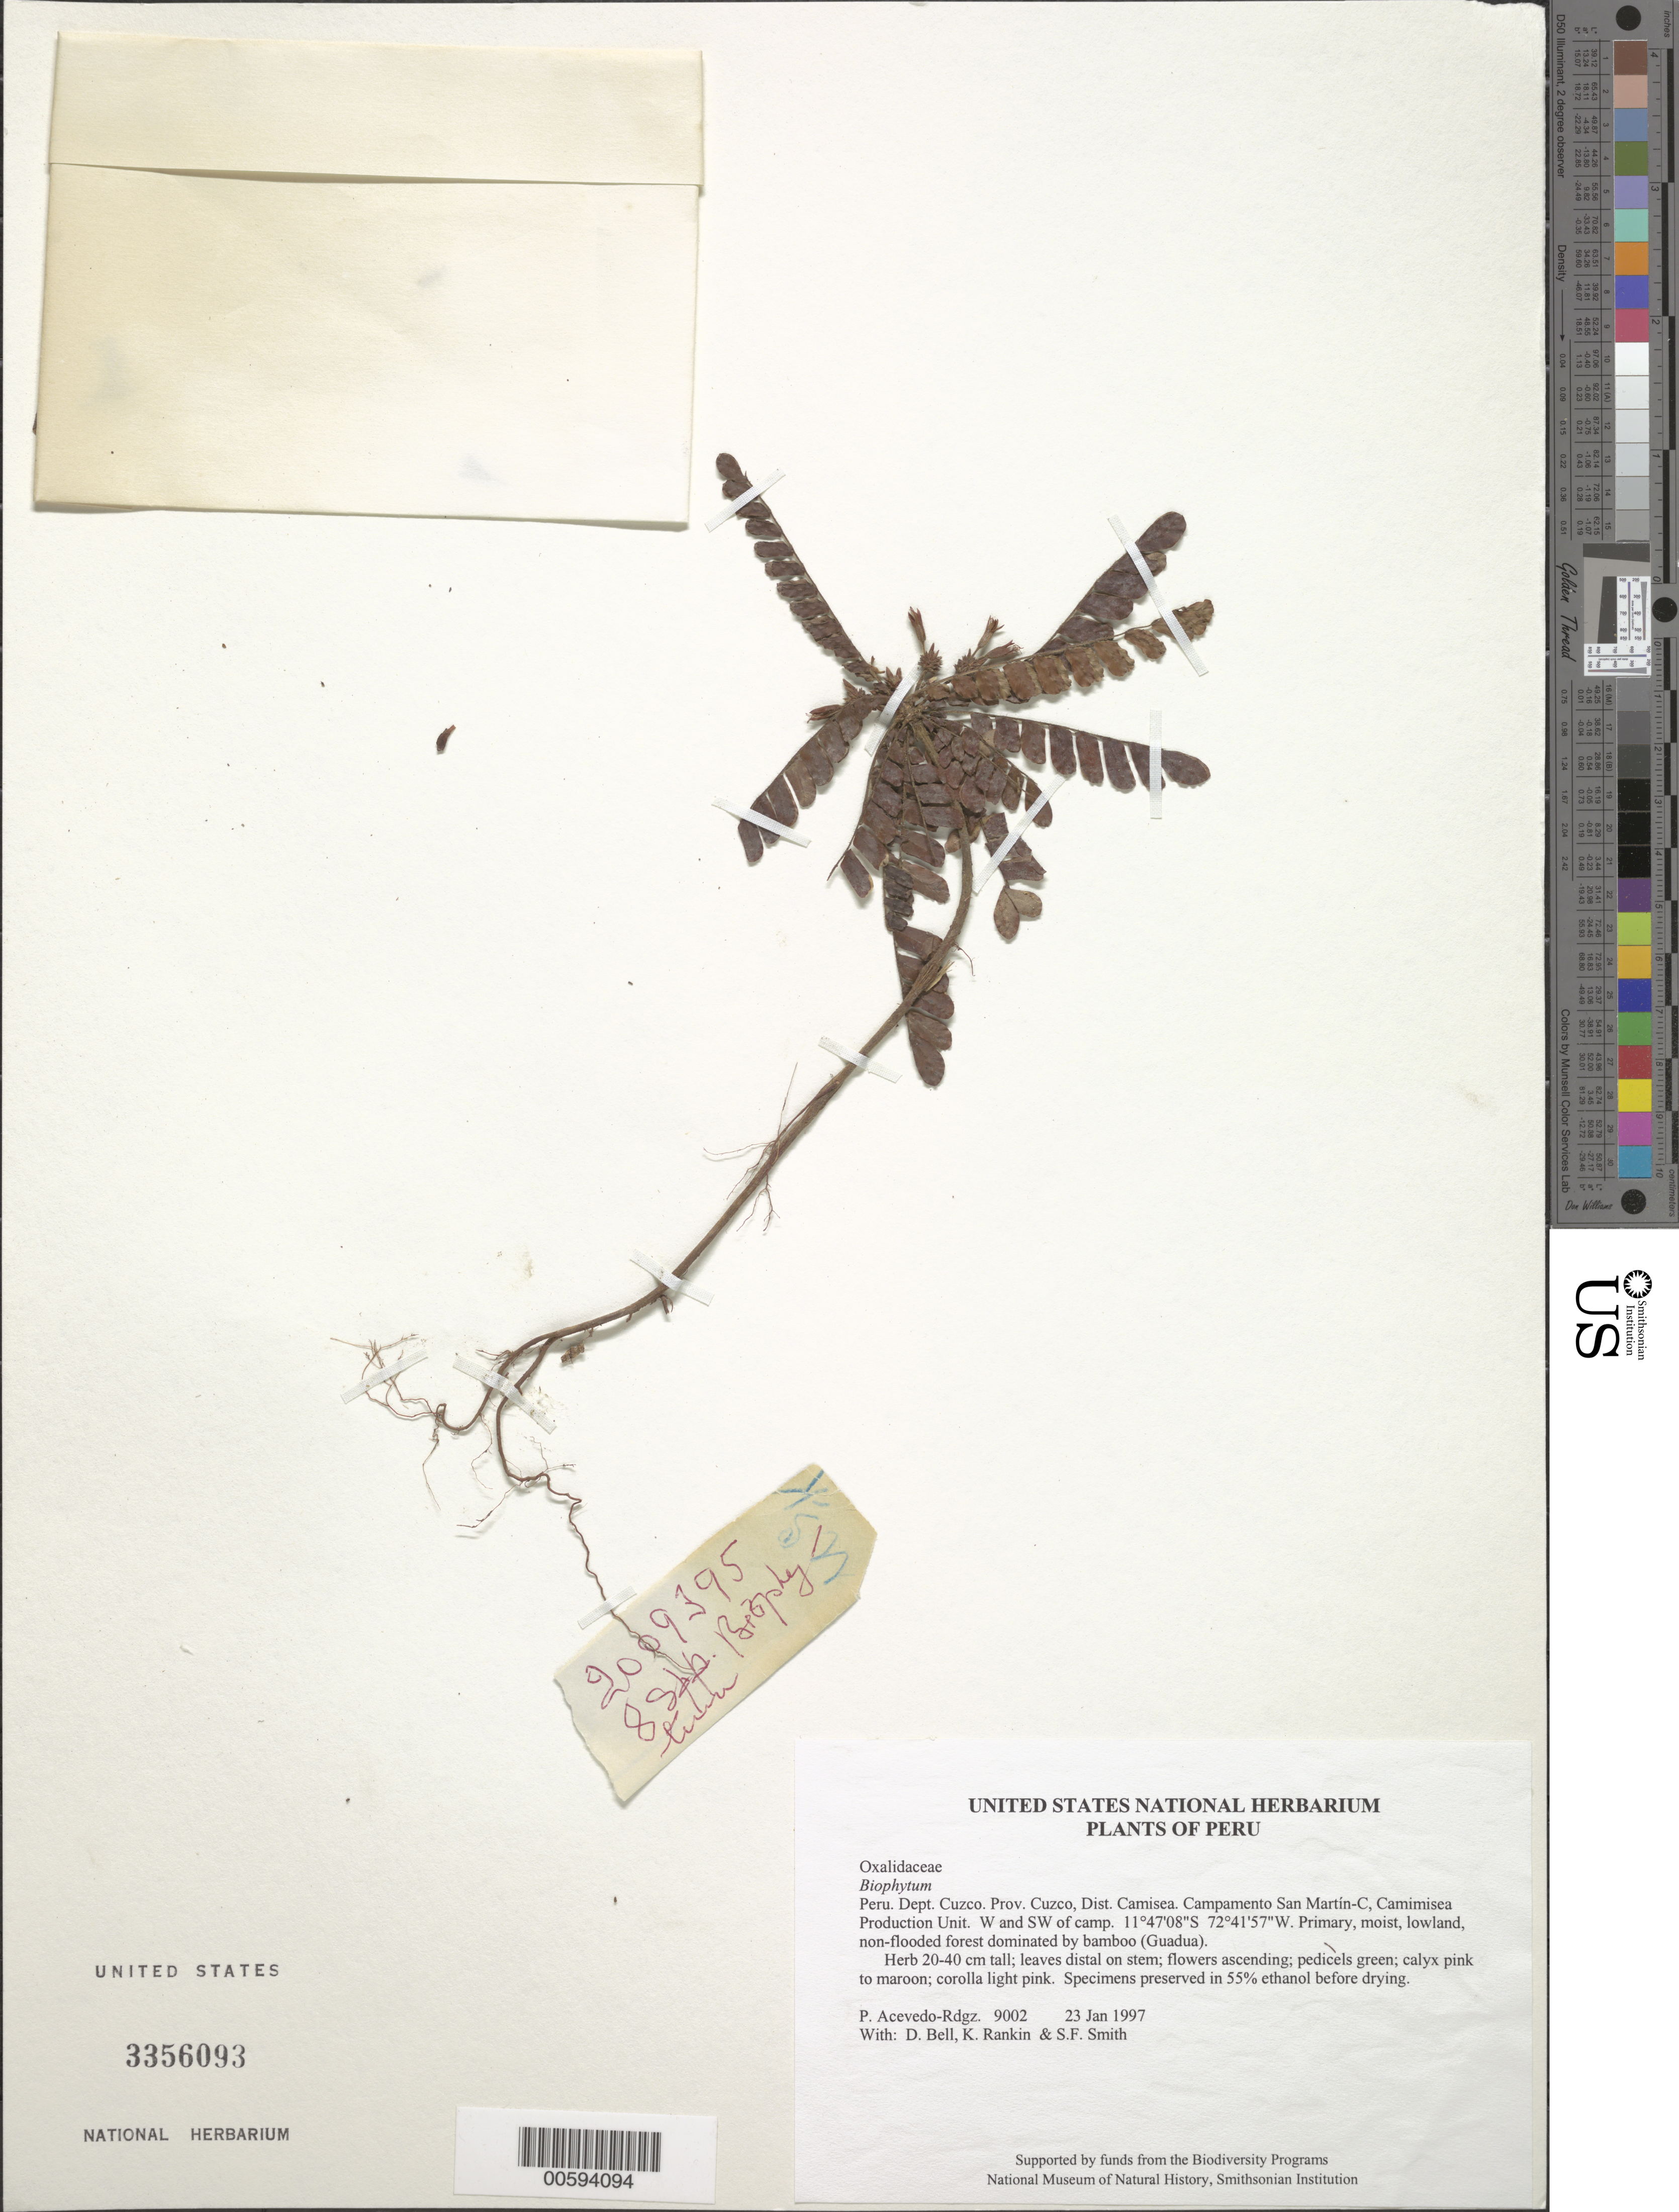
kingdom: Plantae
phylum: Tracheophyta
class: Magnoliopsida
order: Oxalidales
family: Oxalidaceae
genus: Biophytum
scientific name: Biophytum sp.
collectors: P. Acevedo-Rodr., D. A. Bell, K. B. Rankin & S.F. Smith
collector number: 9002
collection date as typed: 23 Jan 1997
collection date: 1997-01-23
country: Peru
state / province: Cusco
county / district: Cusco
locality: Districto Camisea, Campamento San Martín-C, Camimisea Production Unit. W and SW of camp.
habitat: Primary, moist, lowland, non-flooded forest dominated by bamboo (Guadua).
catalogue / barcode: US 3356093